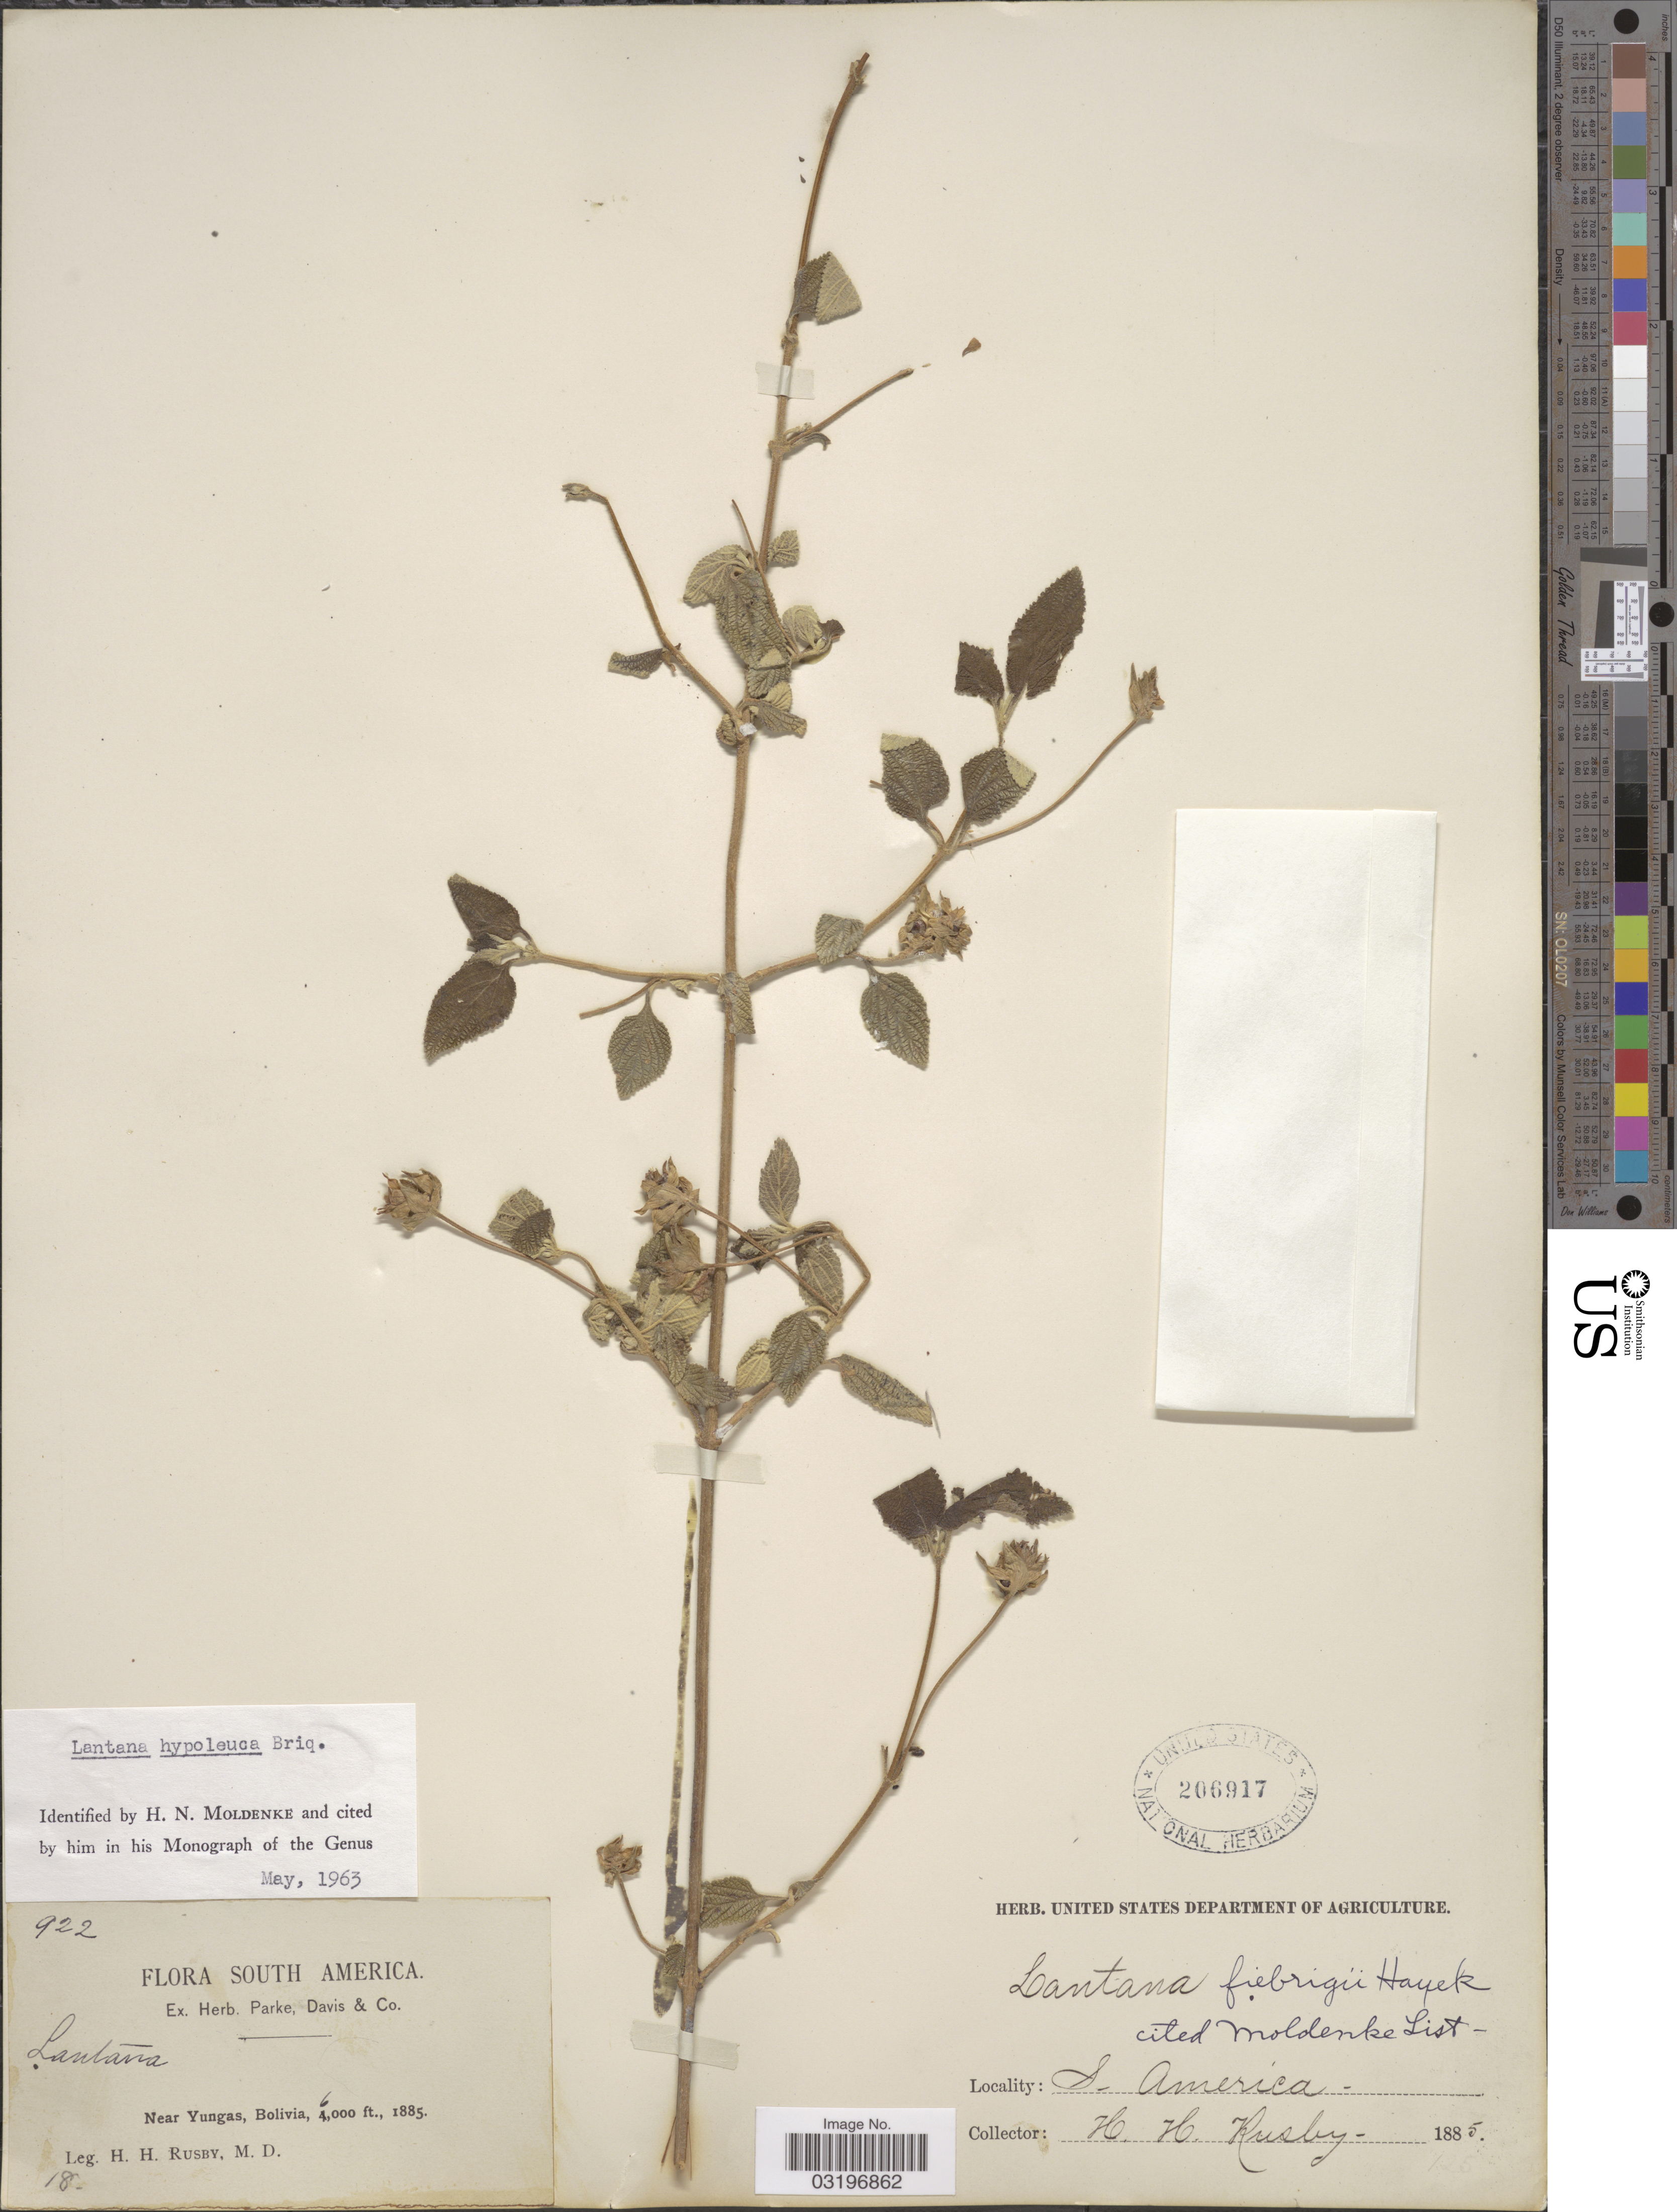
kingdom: Plantae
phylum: Tracheophyta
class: Magnoliopsida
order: Lamiales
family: Verbenaceae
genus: Lantana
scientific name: Lantana hypoleuca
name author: Briq.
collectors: H. H. Rusby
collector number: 922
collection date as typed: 1885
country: Bolivia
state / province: La Paz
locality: Near Yungas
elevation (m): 1829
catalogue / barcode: US 206917